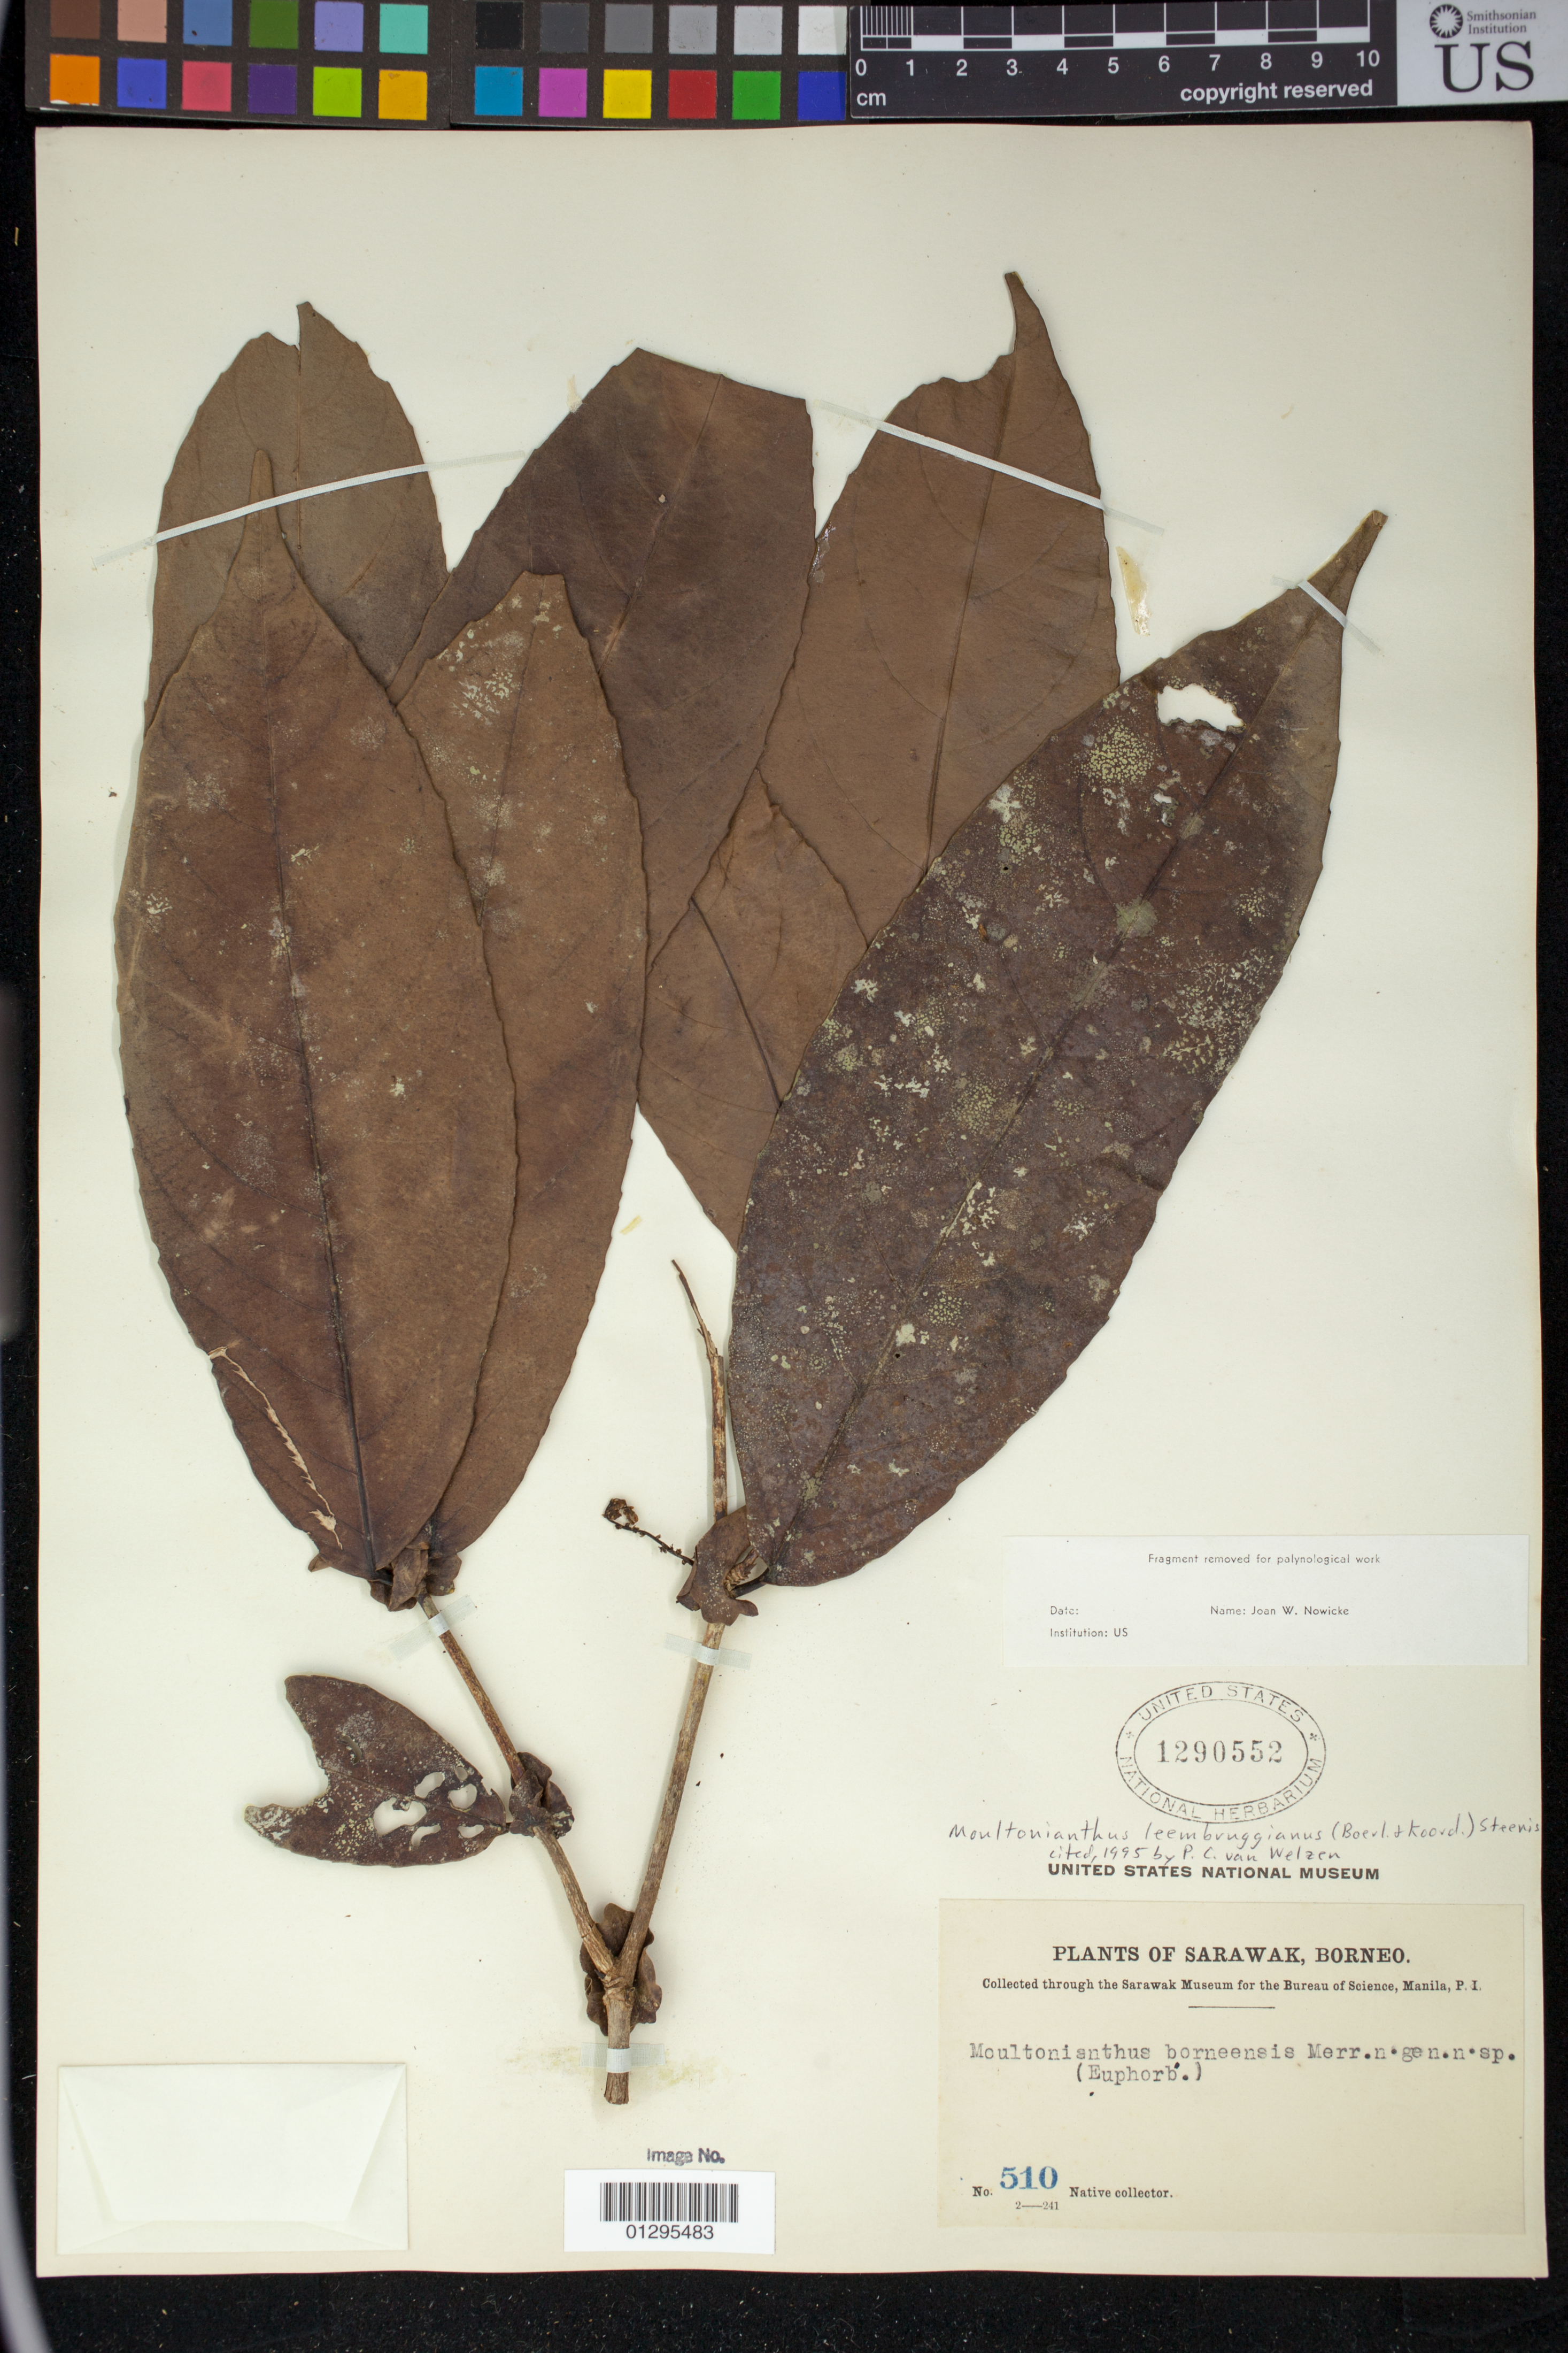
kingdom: Plantae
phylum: Tracheophyta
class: Magnoliopsida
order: Malpighiales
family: Euphorbiaceae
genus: Moultonianthus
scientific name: Moultonianthus leembruggianus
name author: (Boerl. & Koord.) Steenis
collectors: Native collector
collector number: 510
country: Malaysia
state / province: Sarawak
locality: Borneo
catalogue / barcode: US 1290552